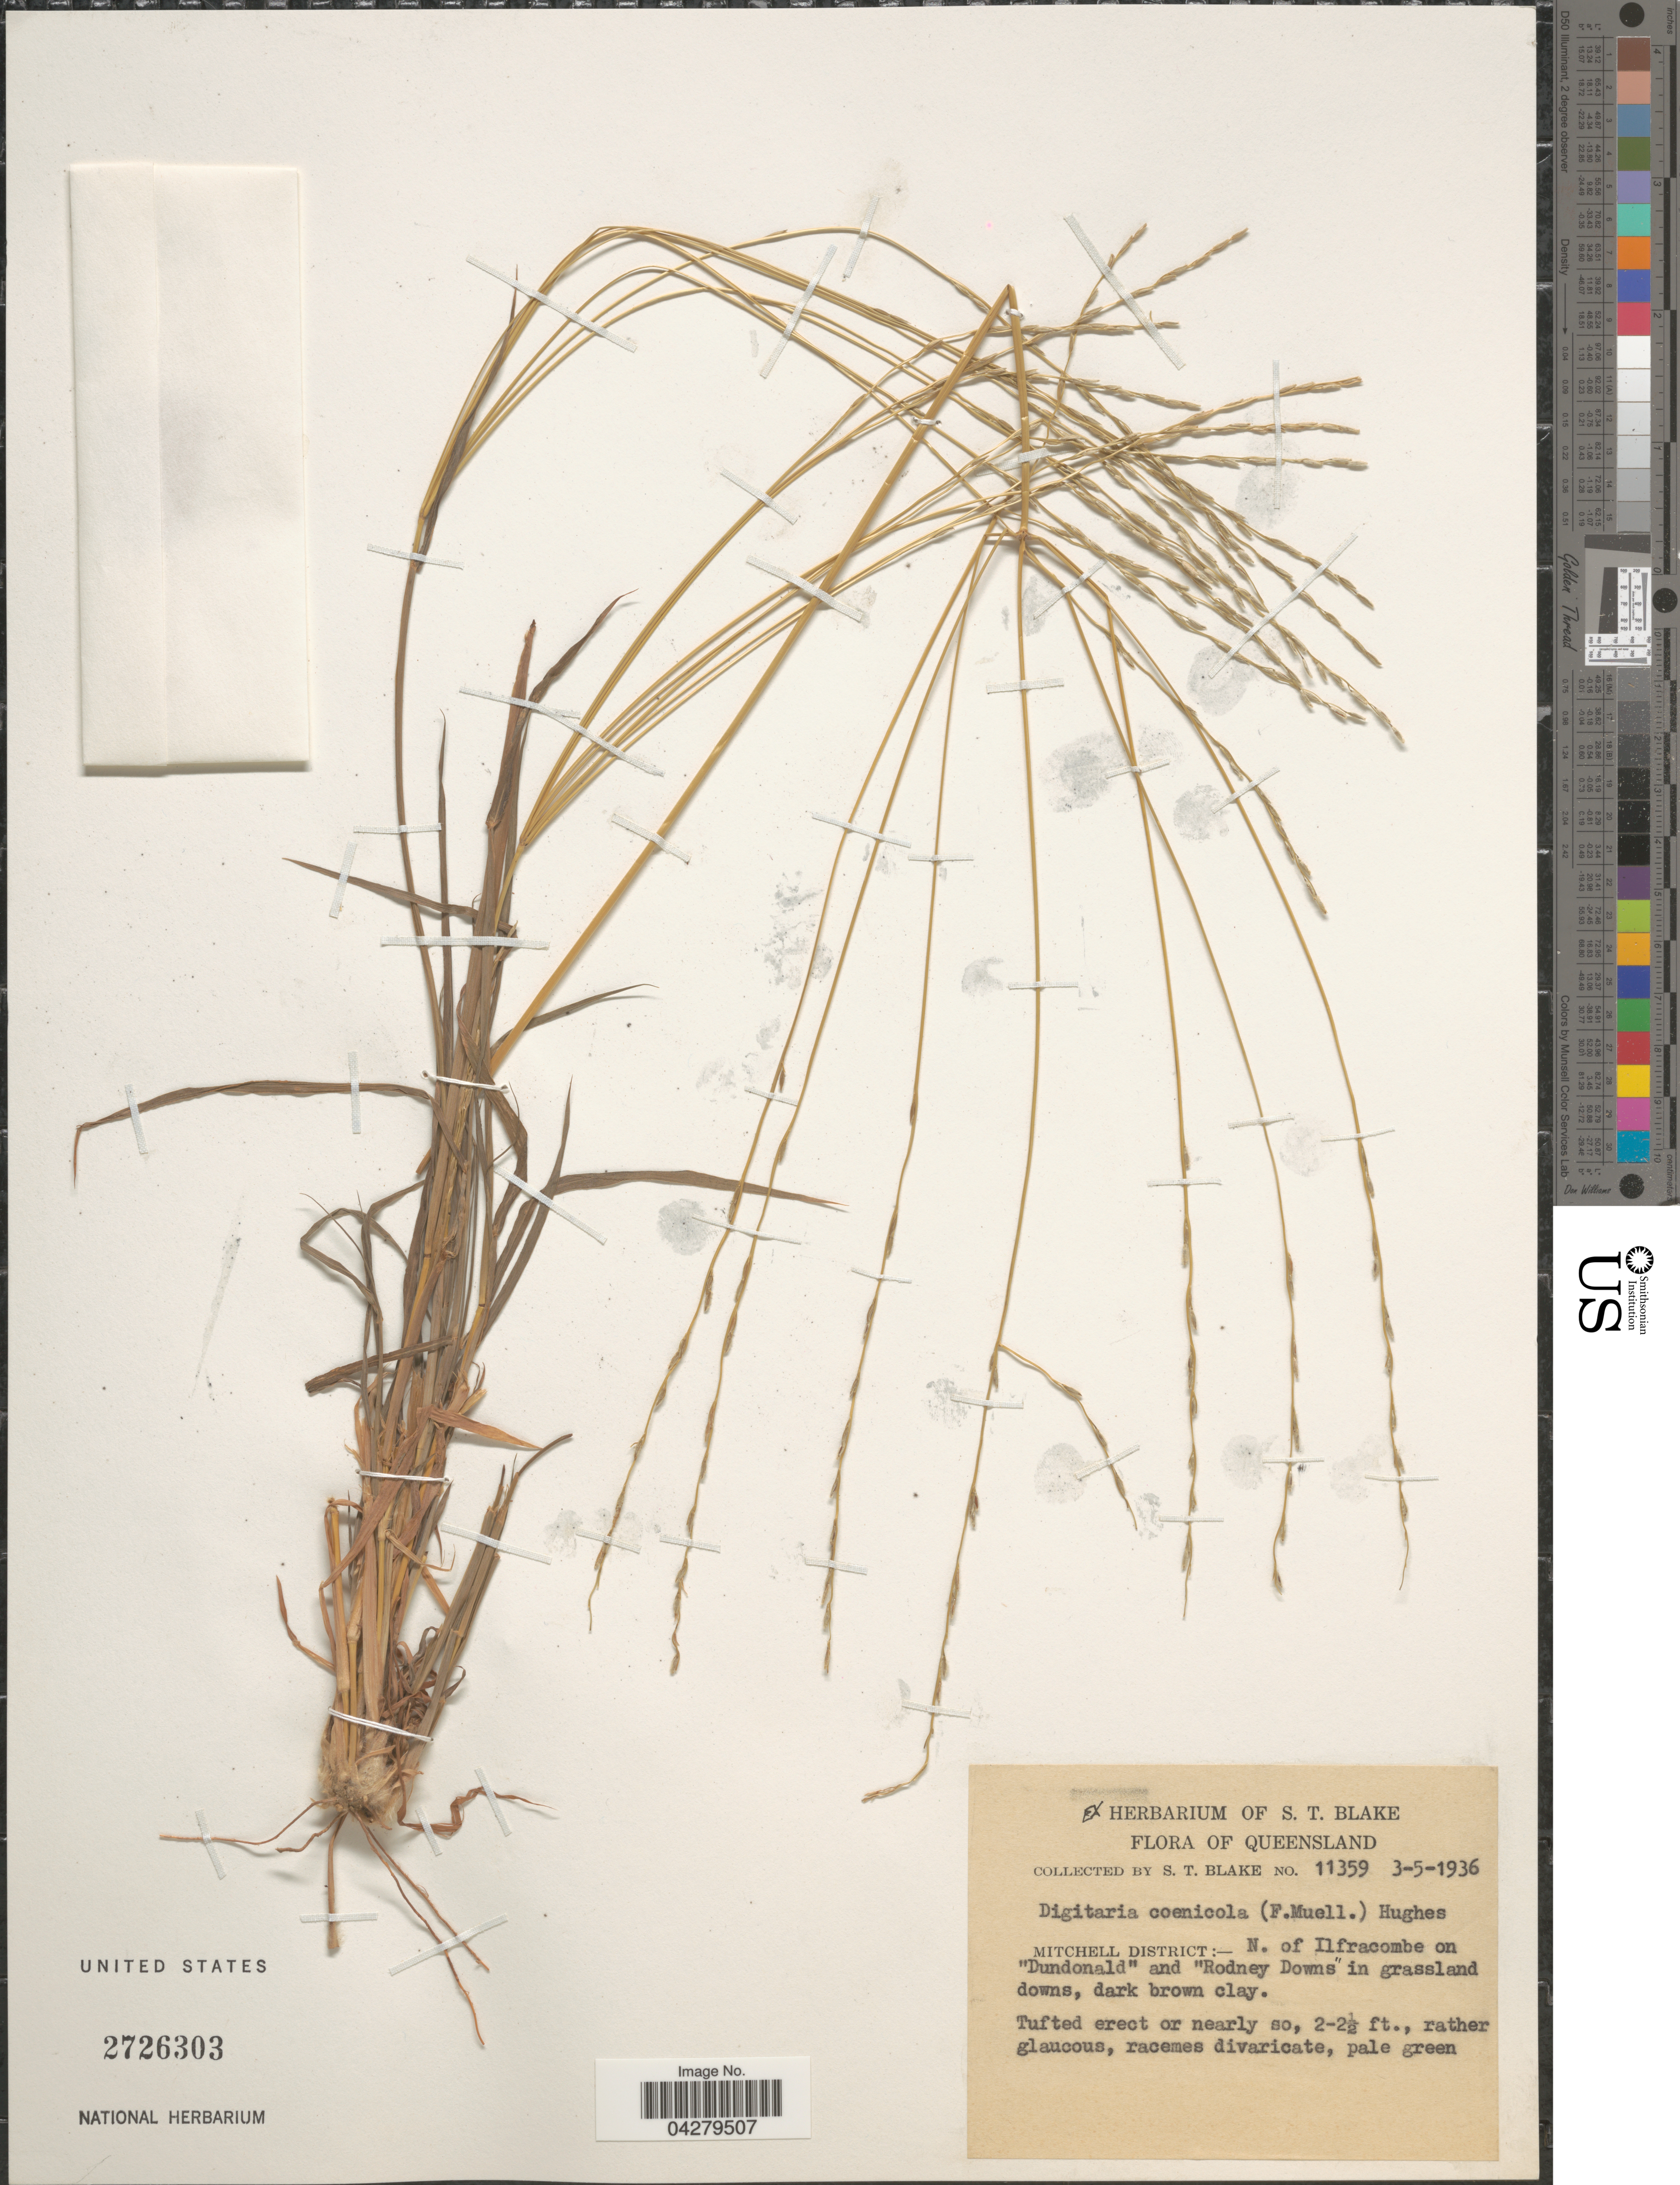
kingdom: Plantae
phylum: Tracheophyta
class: Liliopsida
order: Poales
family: Poaceae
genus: Digitaria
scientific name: Digitaria coenicola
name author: (F. Muell.) Hughes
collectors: S. T. Blake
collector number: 11359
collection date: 1936-05-03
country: Australia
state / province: Queensland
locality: Mitchell District: - N. of Ilfracombe on "Dundonald" and "Rodney Downs" in grassland downs, dark brown clay.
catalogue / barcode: US 2726303